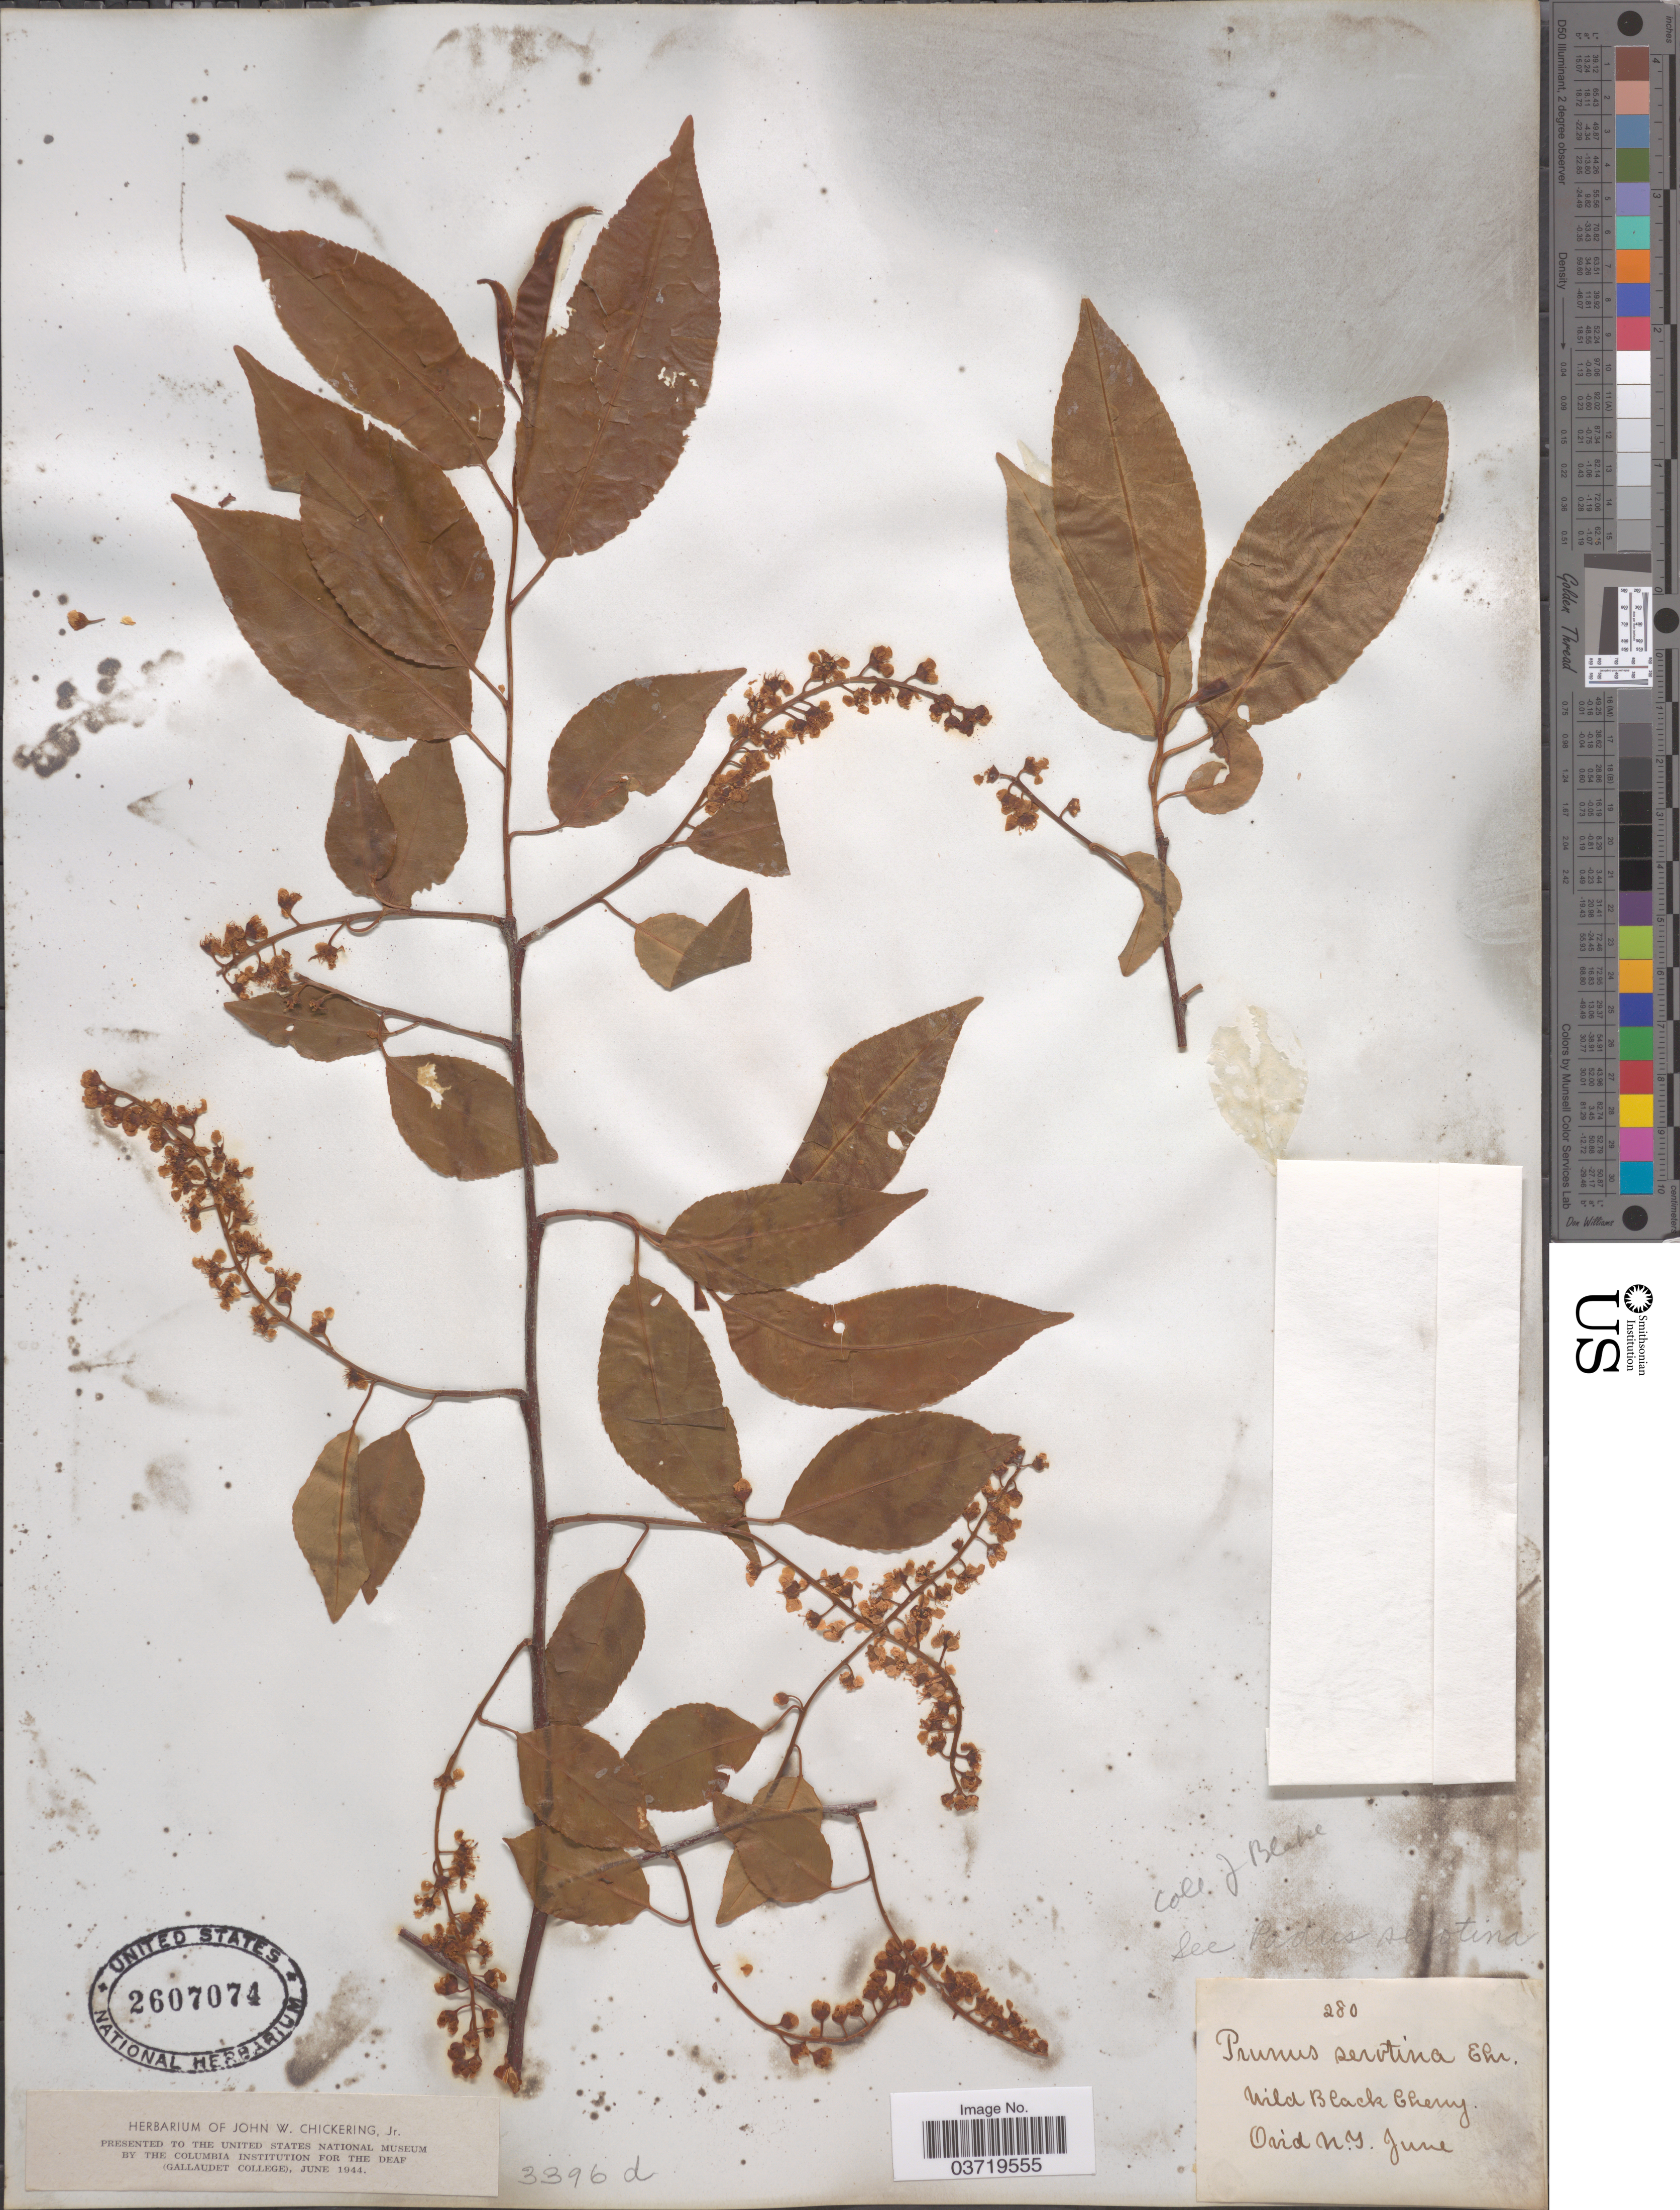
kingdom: Plantae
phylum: Tracheophyta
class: Magnoliopsida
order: Rosales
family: Rosaceae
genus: Prunus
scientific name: Prunus serotina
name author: Ehrh.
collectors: J. Blake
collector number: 280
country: United States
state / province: New York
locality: Ovid.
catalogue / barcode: US 2607074